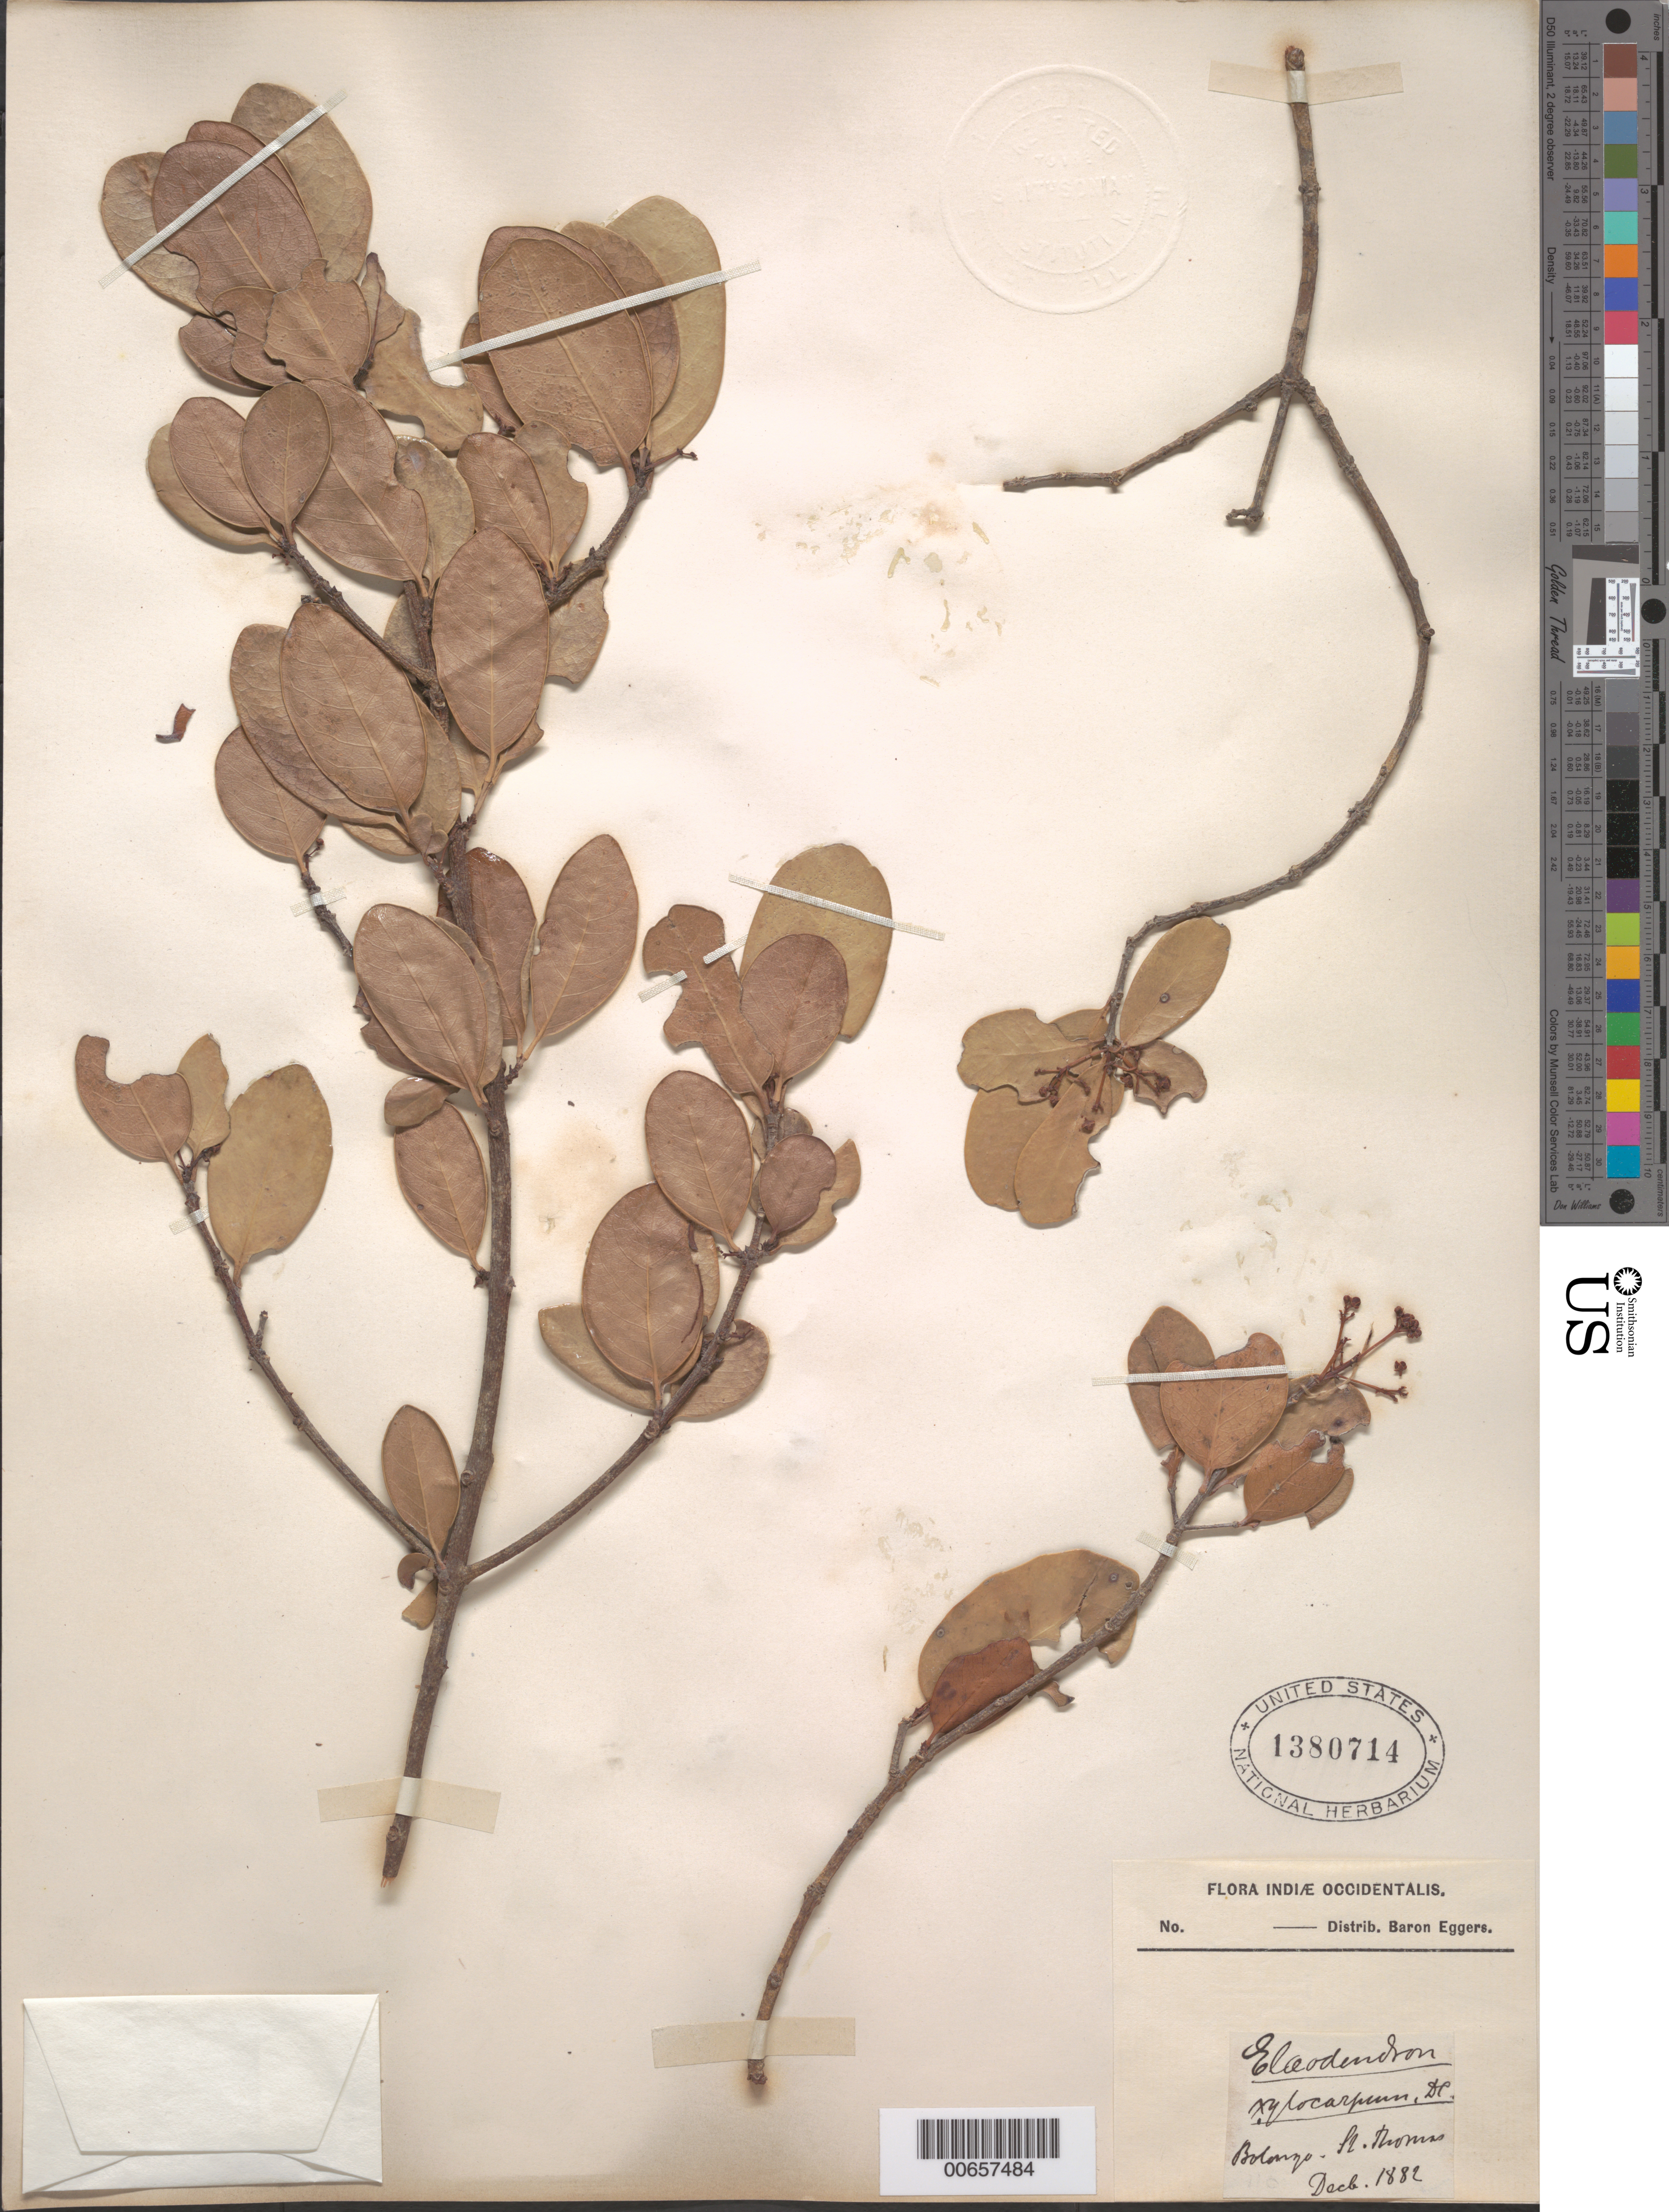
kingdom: Plantae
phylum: Tracheophyta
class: Magnoliopsida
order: Celastrales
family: Celastraceae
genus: Elaeodendron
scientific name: Elaeodendron xylocarpum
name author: (Vent.) DC.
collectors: H. F. A. von Eggers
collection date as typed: Dec 1882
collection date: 1882-12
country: U.S. Virgin Islands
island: St. Thomas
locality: Bolonga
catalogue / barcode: US 1380714